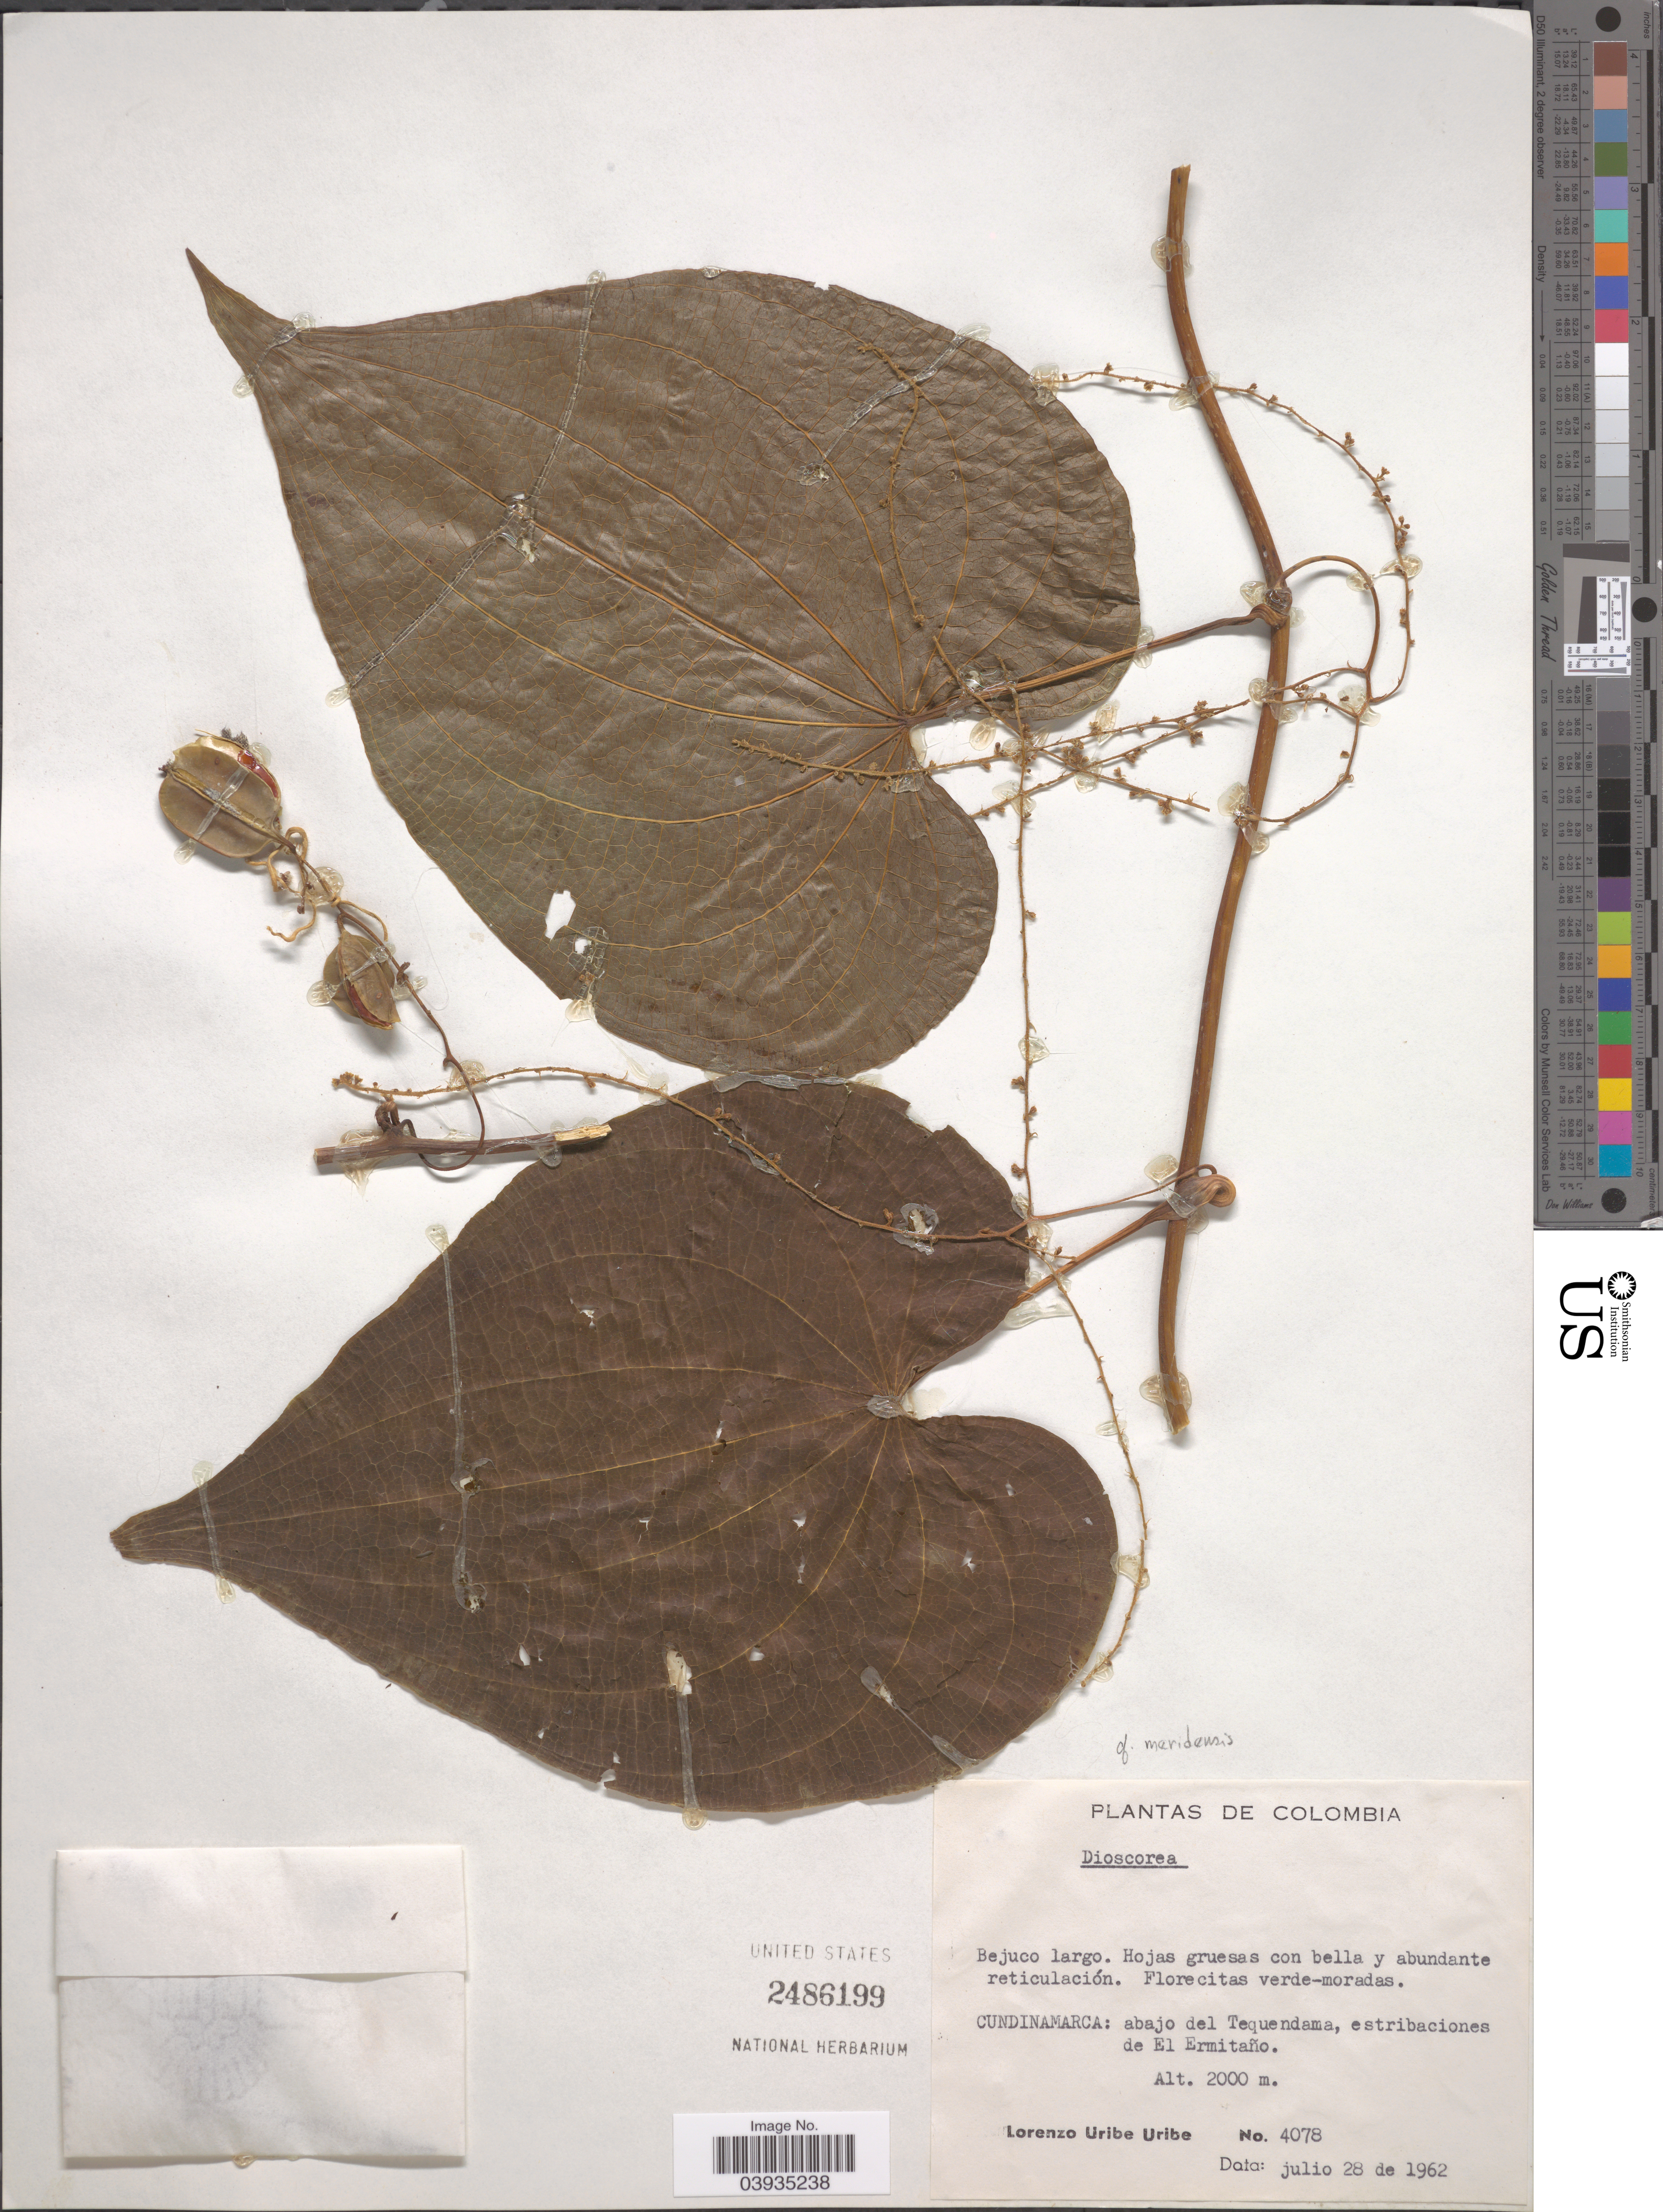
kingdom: Plantae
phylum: Tracheophyta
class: Liliopsida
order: Dioscoreales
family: Dioscoreaceae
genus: Dioscorea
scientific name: Dioscorea meridensis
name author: Kunth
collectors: L. Uribe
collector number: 4078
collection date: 1962-07-28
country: Colombia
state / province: Cundinamarca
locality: Abajo del Tequendama, estribaciones de El Ermitaño.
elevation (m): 2000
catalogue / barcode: US 2486199